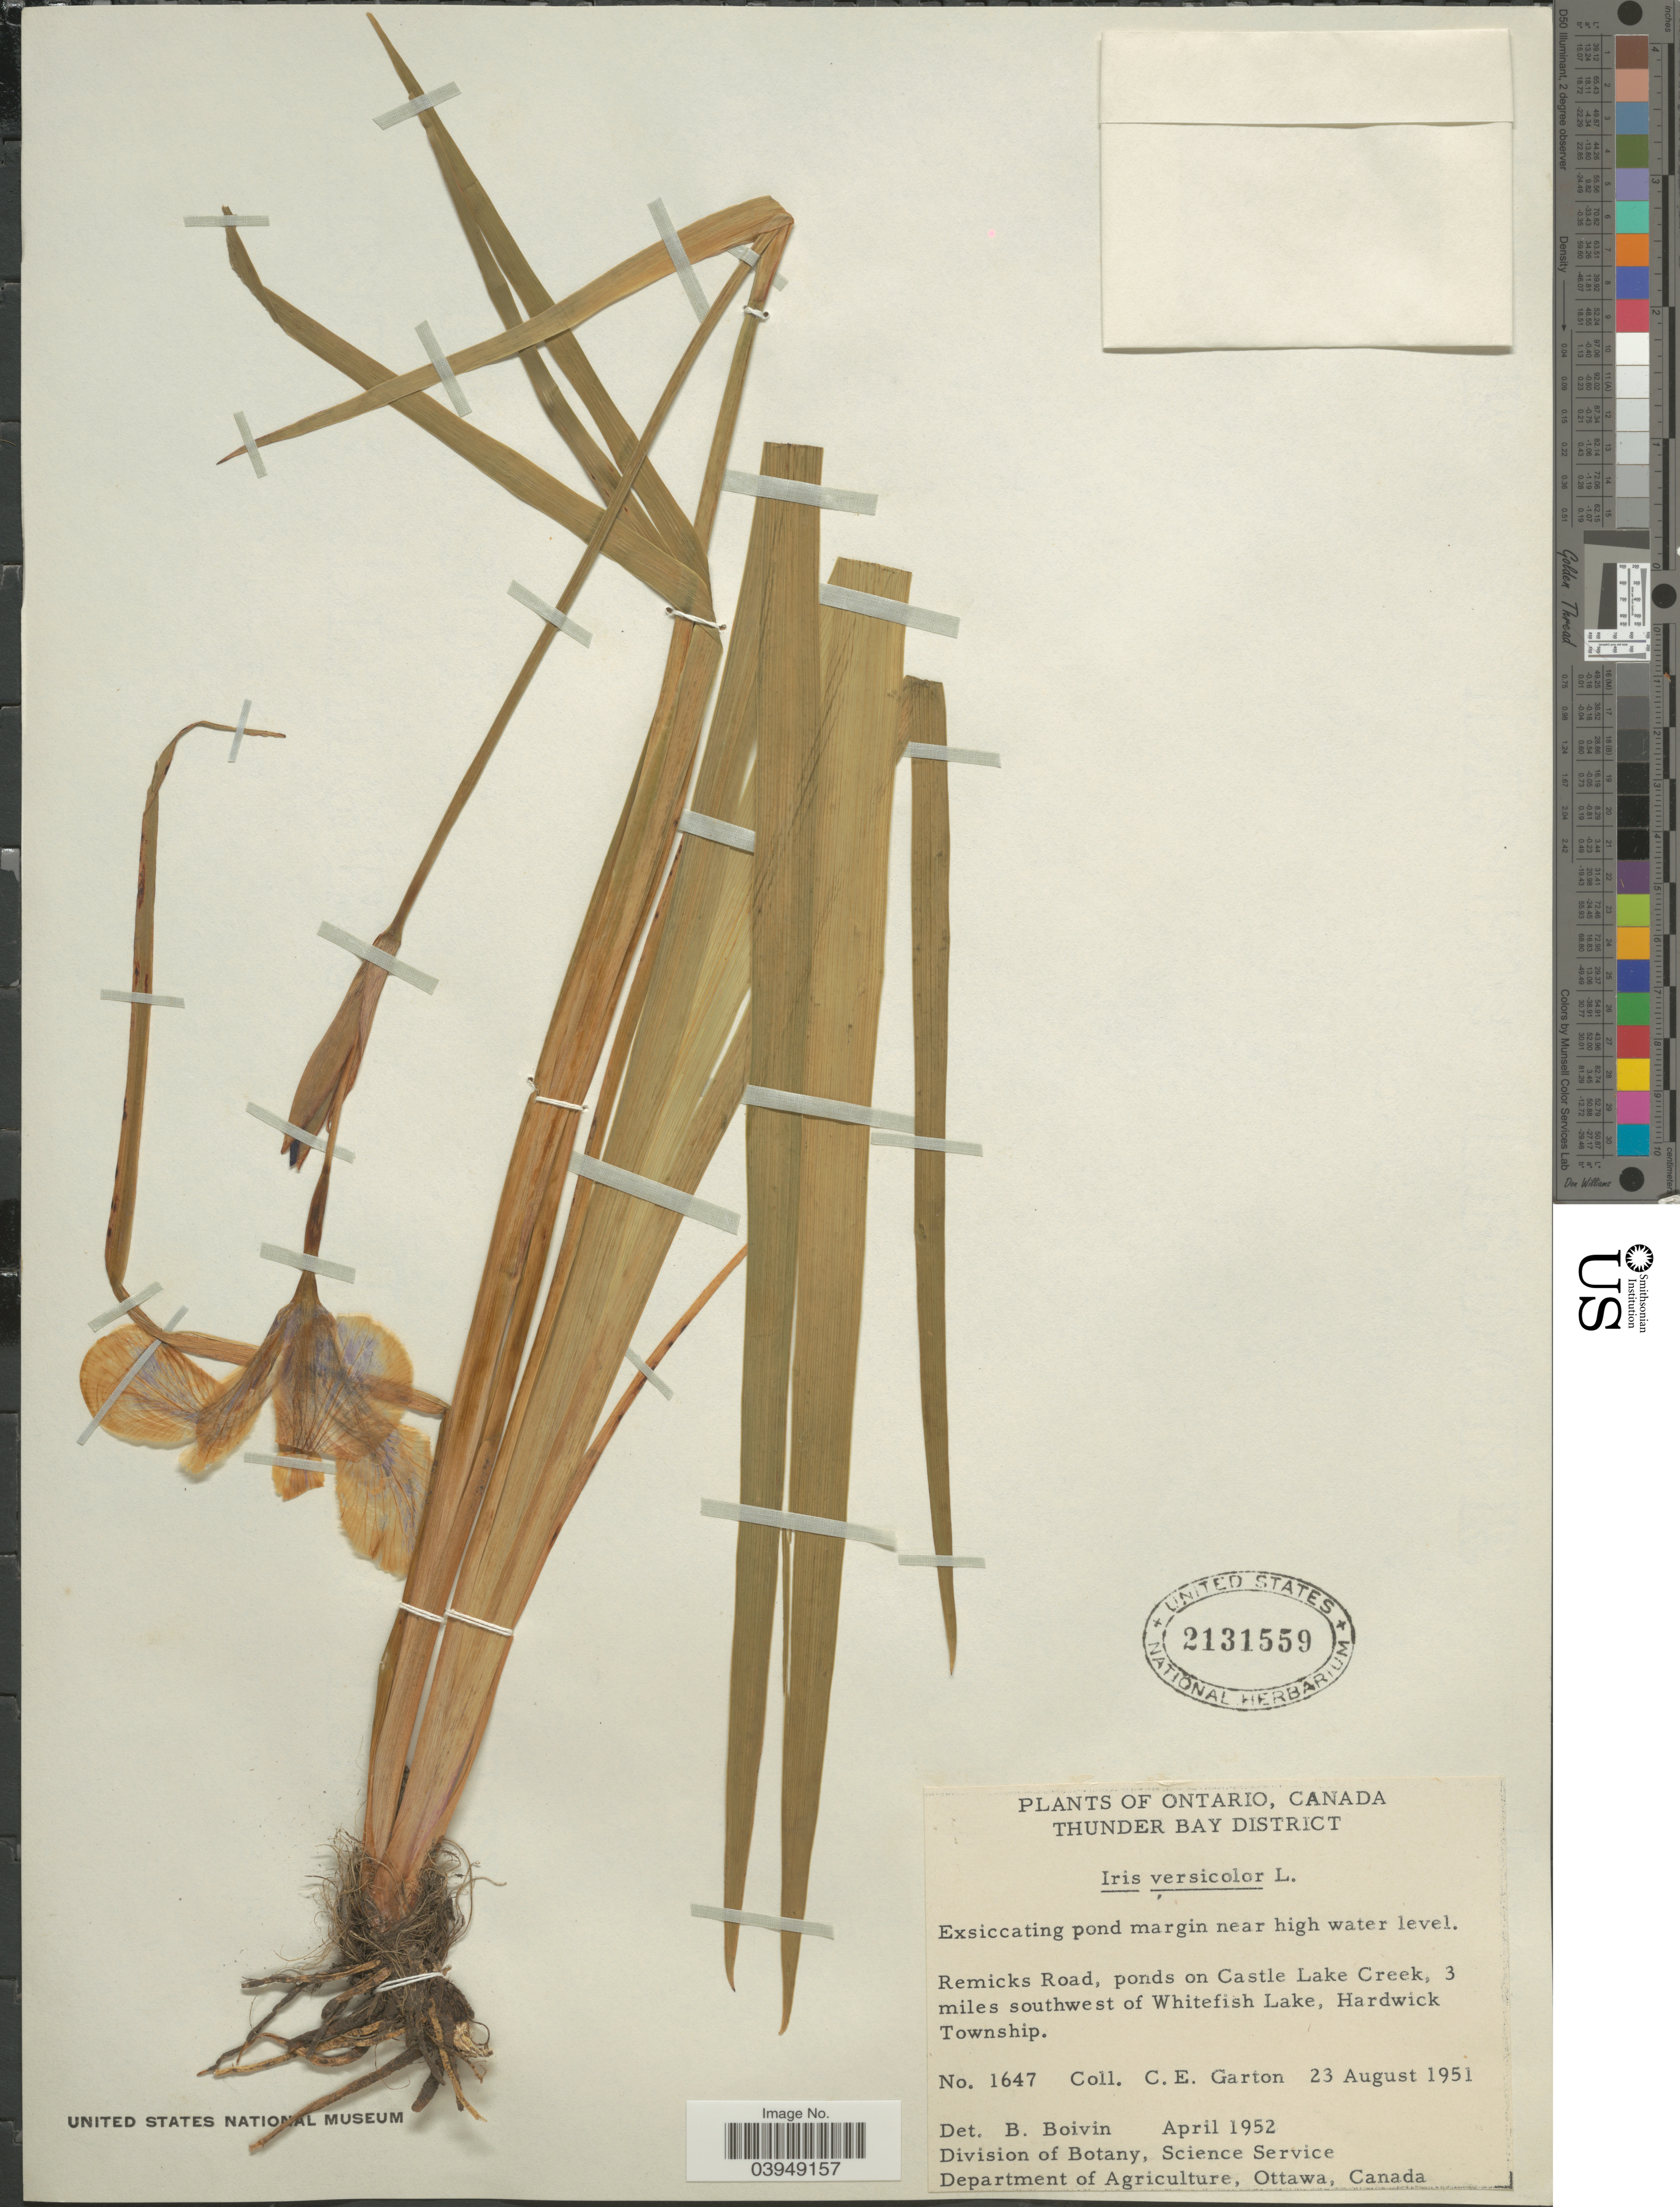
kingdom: Plantae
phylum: Tracheophyta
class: Liliopsida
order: Asparagales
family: Iridaceae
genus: Iris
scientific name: Iris versicolor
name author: L.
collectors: C. E. Garton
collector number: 1647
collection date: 1951-08-23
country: Canada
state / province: Ontario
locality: Thunder Bay District. Remicks Road, ponds on Castle Lake Creek, 3 miles southwest of Whitefish Lake, Hardwick Township.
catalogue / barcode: US 2131559